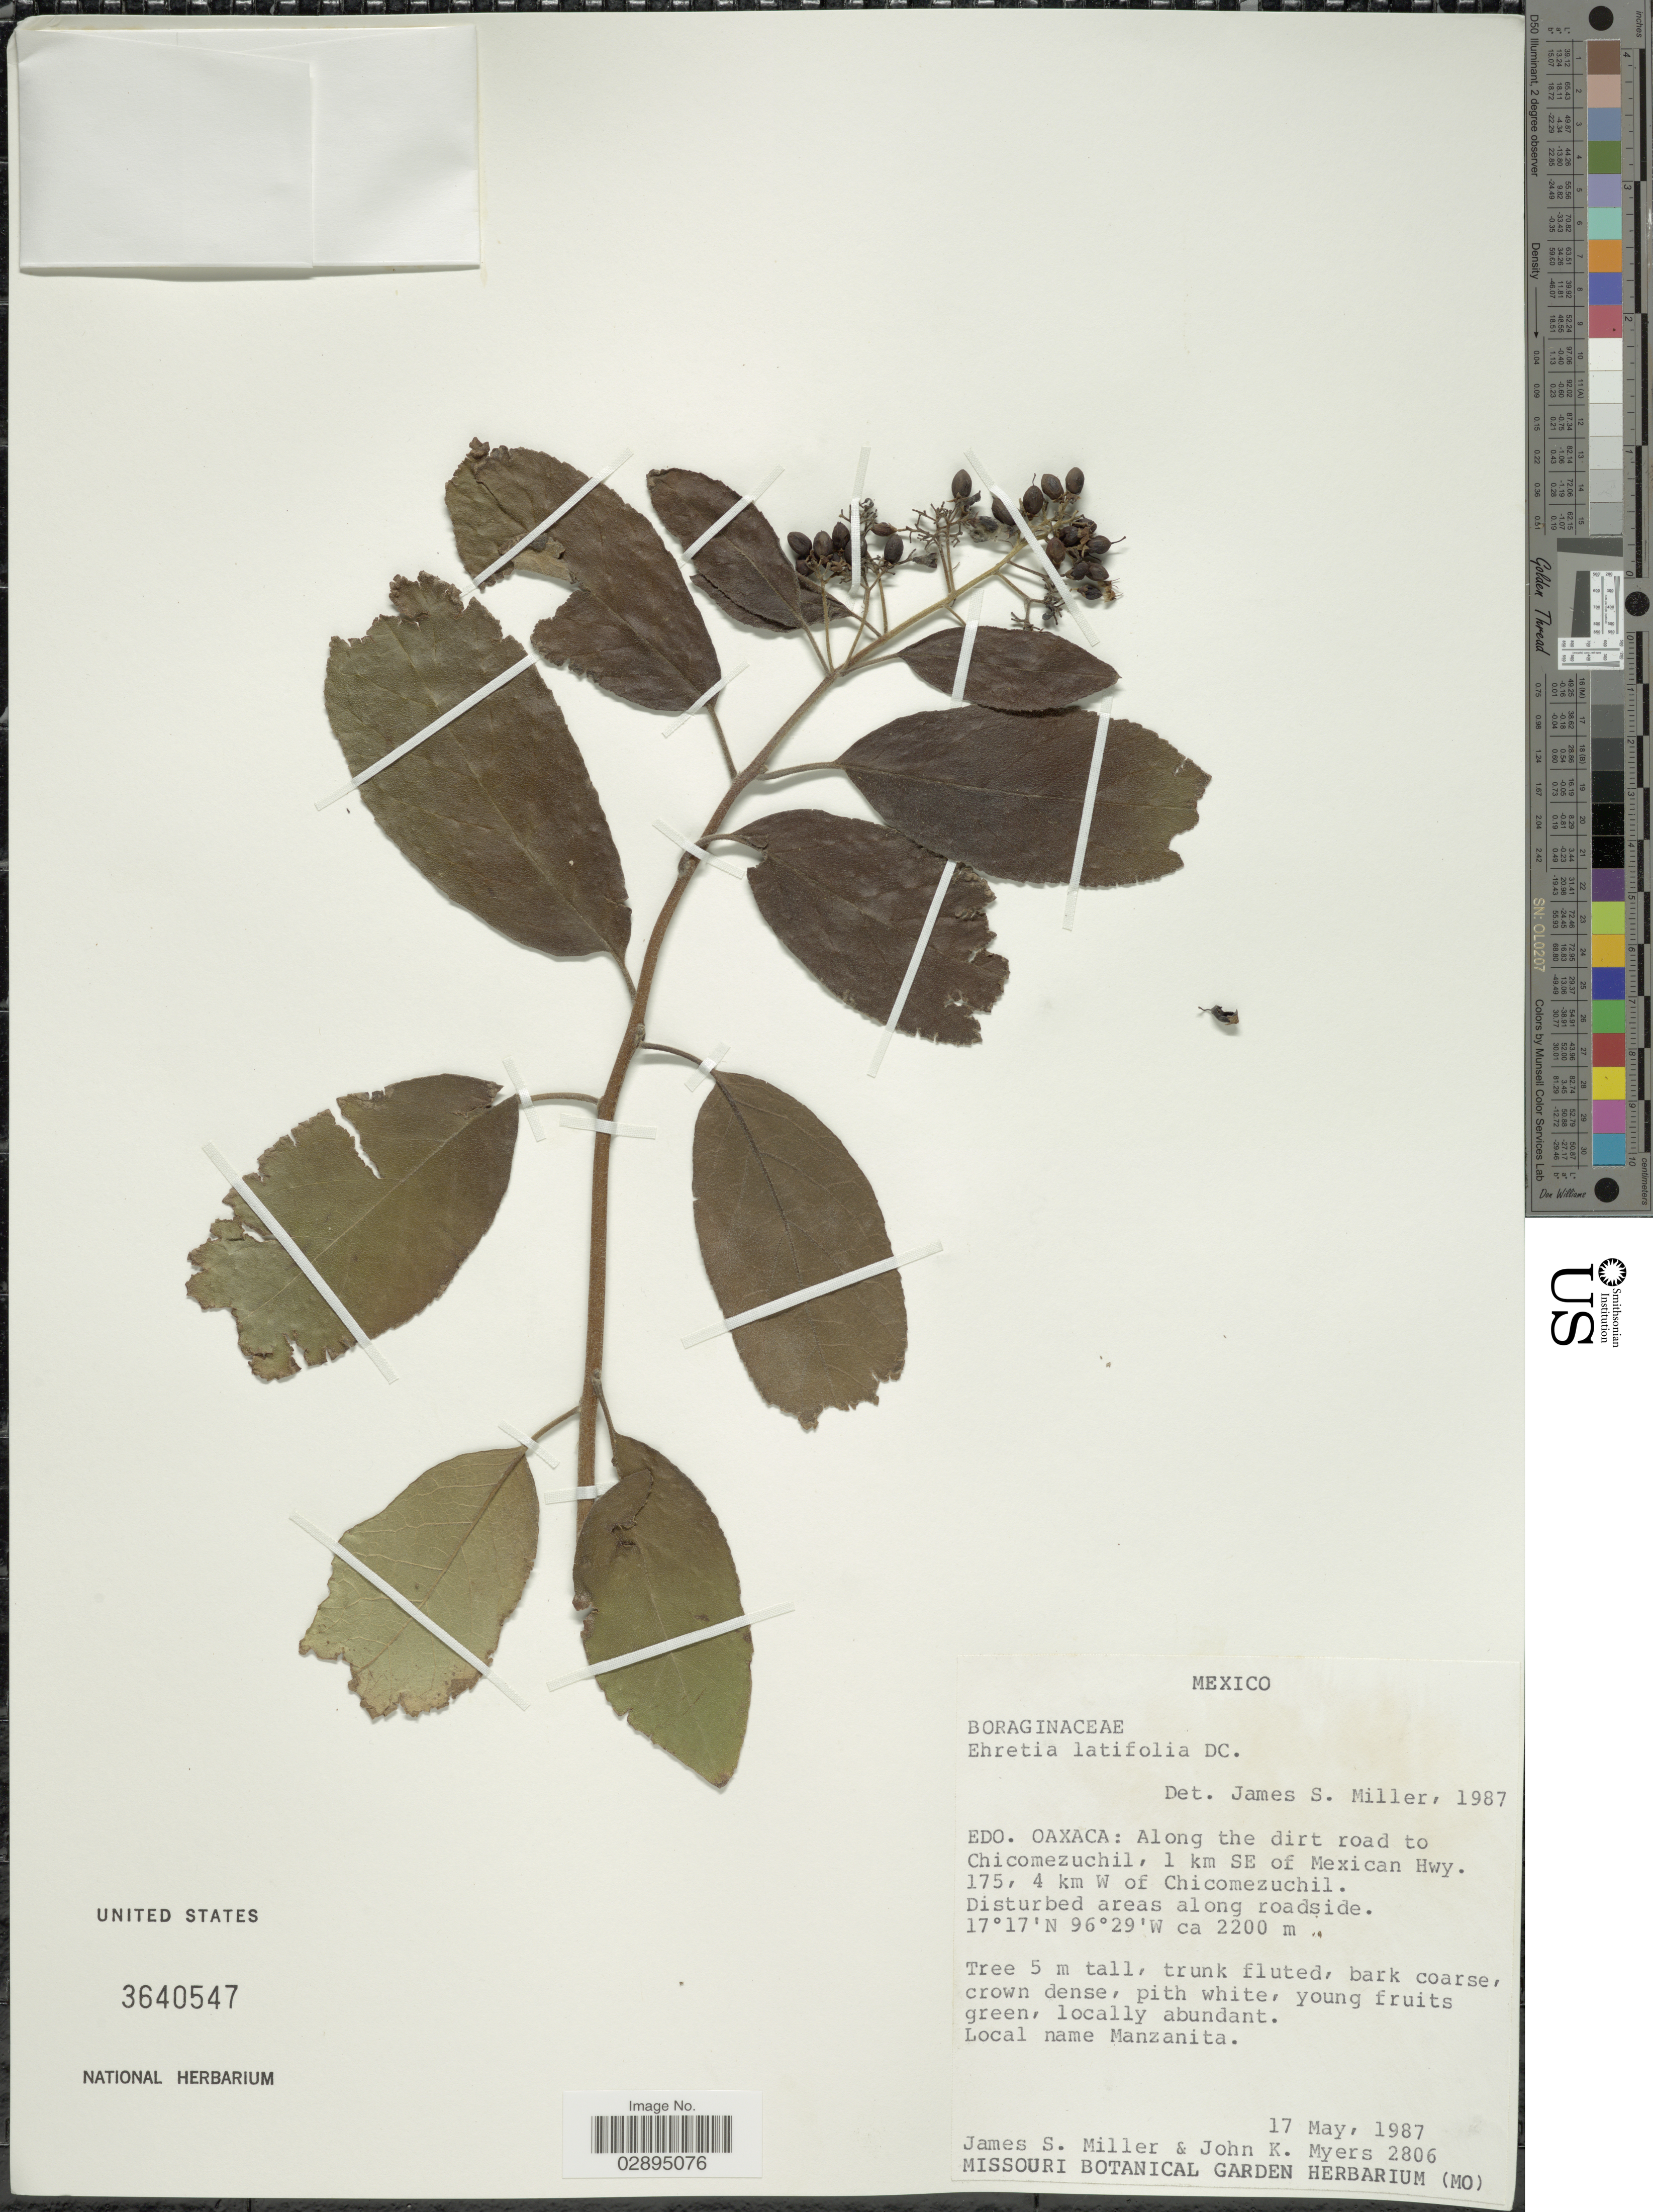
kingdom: Plantae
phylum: Tracheophyta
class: Magnoliopsida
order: Boraginales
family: Ehretiaceae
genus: Ehretia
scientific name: Ehretia latifolia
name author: DC.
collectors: J. S. Miller & J. Myers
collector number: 2806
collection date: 1987-05-17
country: Mexico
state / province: Oaxaca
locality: Edo. Oaxaca: Along the dirt road to Chicomezuchil, 1 km SE of Mexican Hwy. 175, 4 km W of Chicomezuchil.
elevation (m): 2200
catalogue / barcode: US 3640547